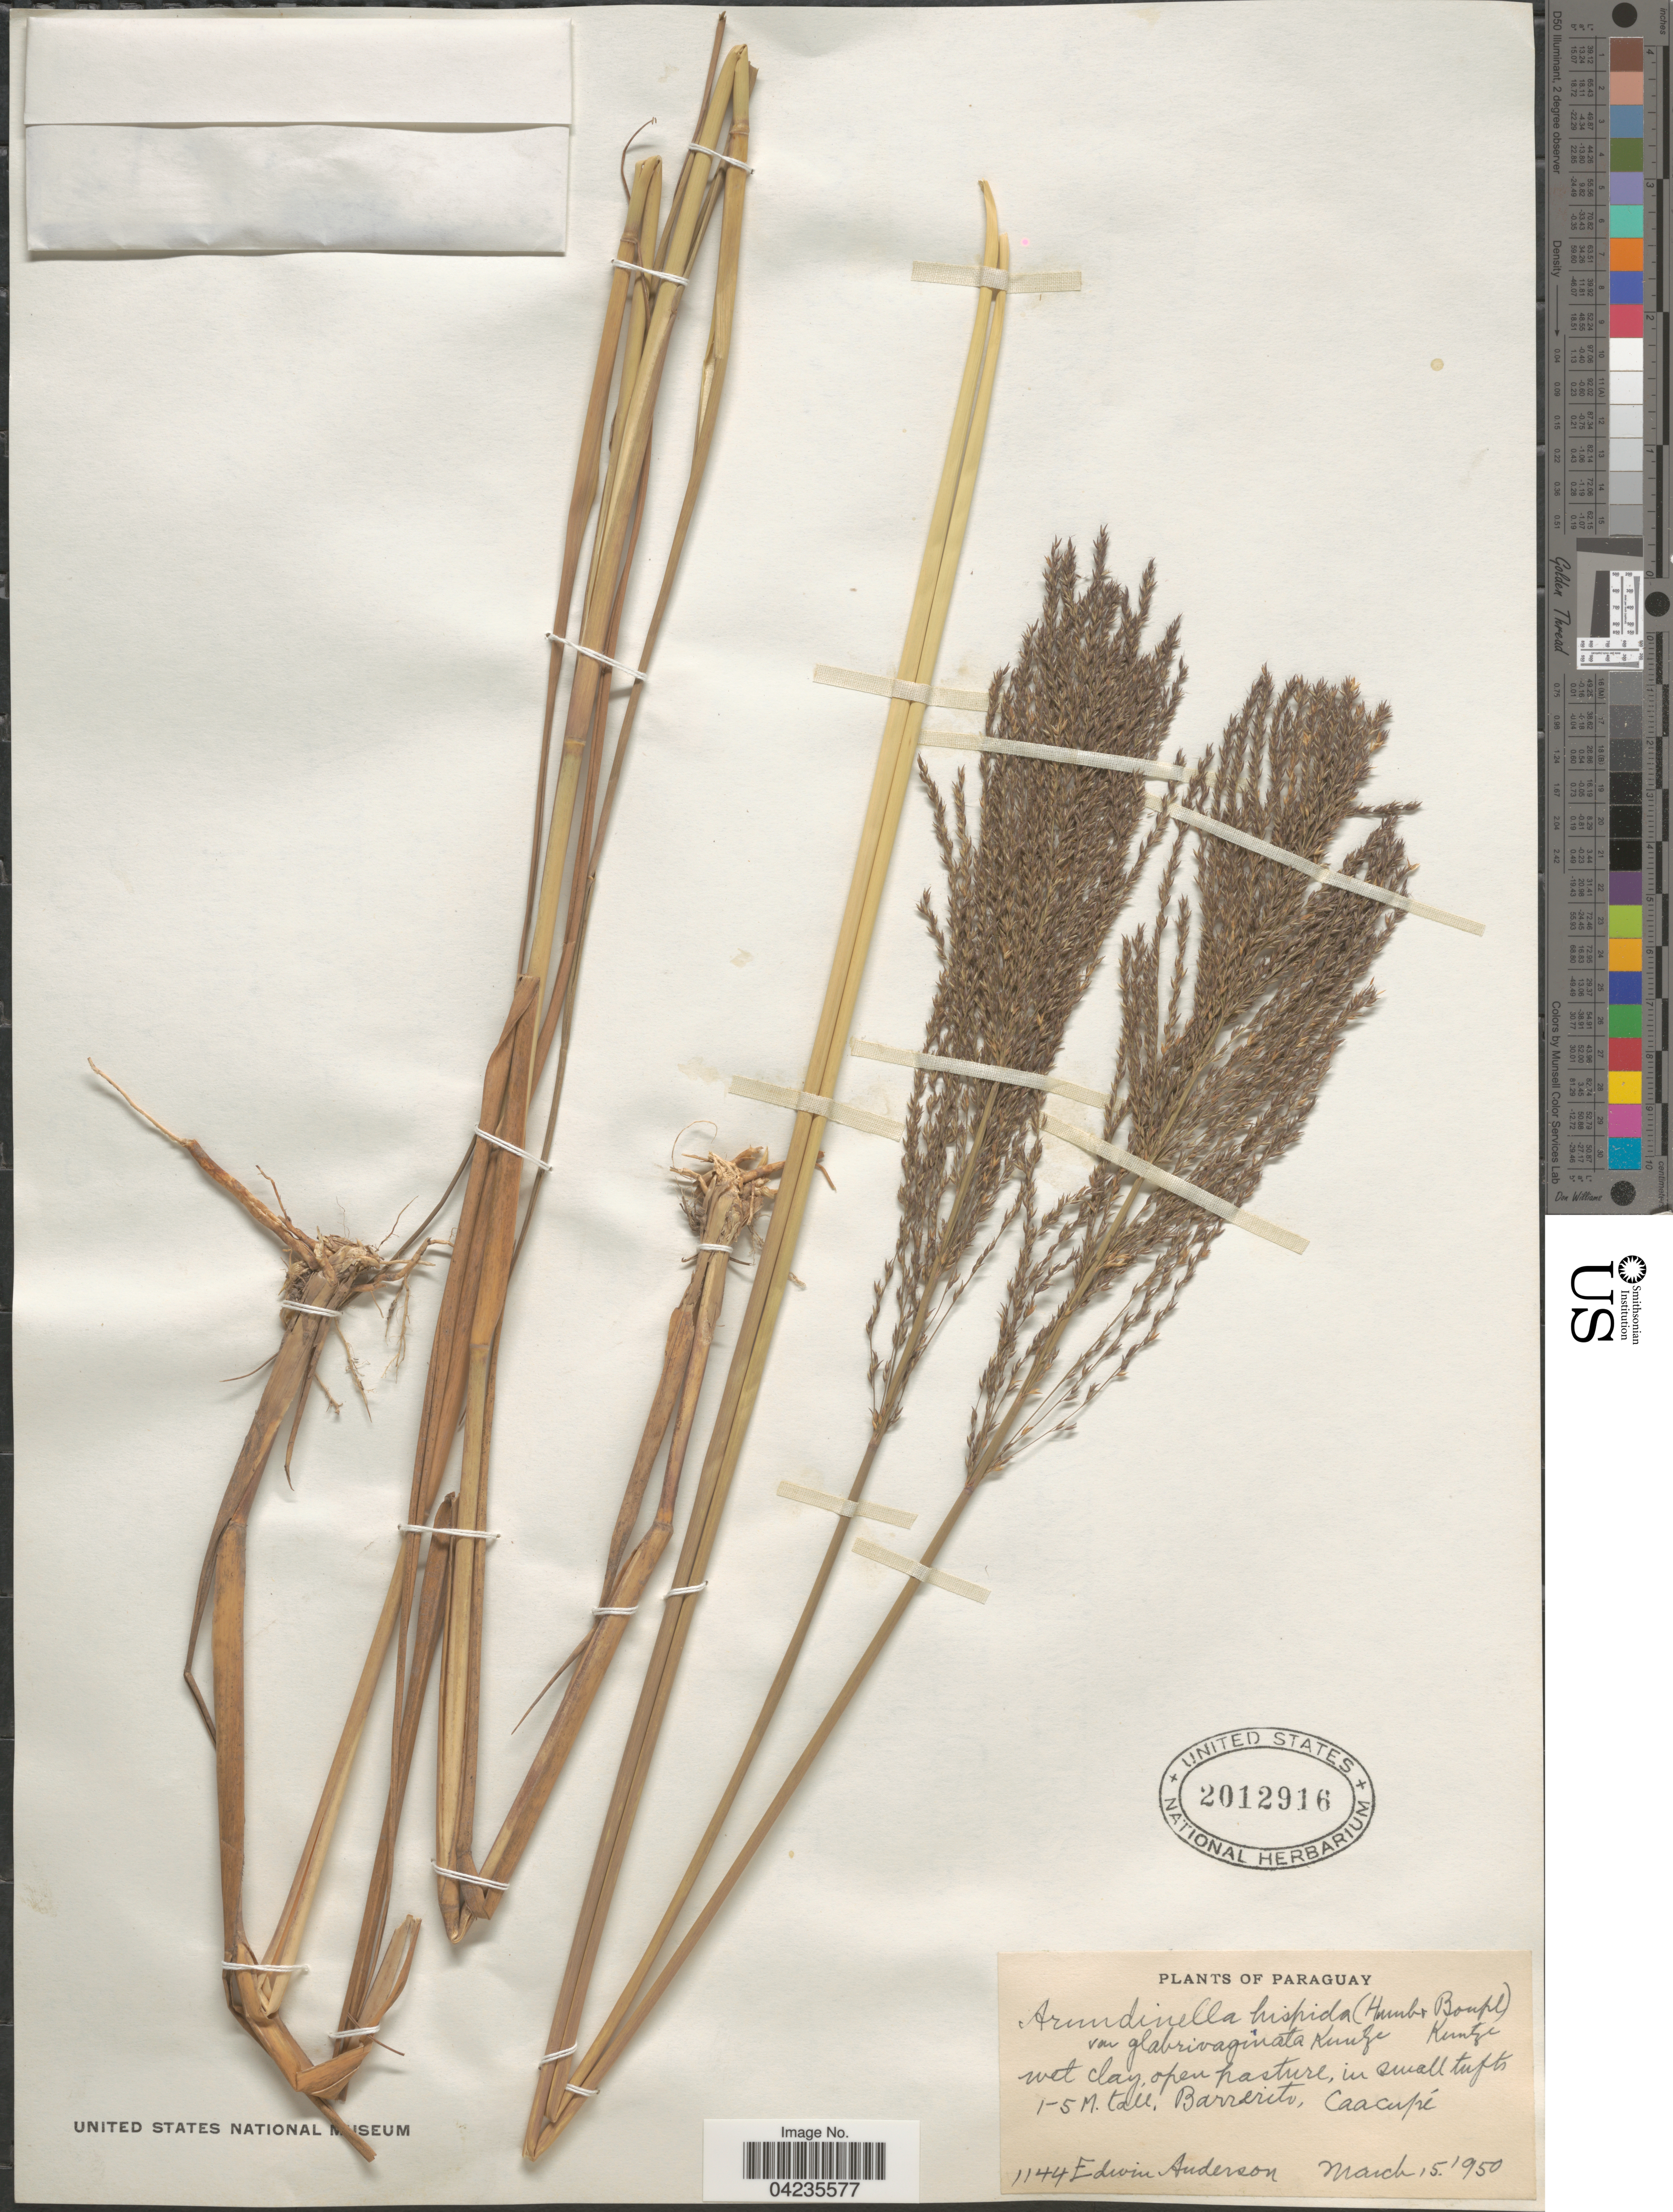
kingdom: Plantae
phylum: Tracheophyta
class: Liliopsida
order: Poales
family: Poaceae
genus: Arundinella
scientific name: Arundinella hispida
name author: (Humb. & Bonpl. ex Willd.) Kuntze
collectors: E. Anderson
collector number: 1144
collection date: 1950-03-15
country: Paraguay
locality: Barrerito, Caacupé.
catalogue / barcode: US 2012916